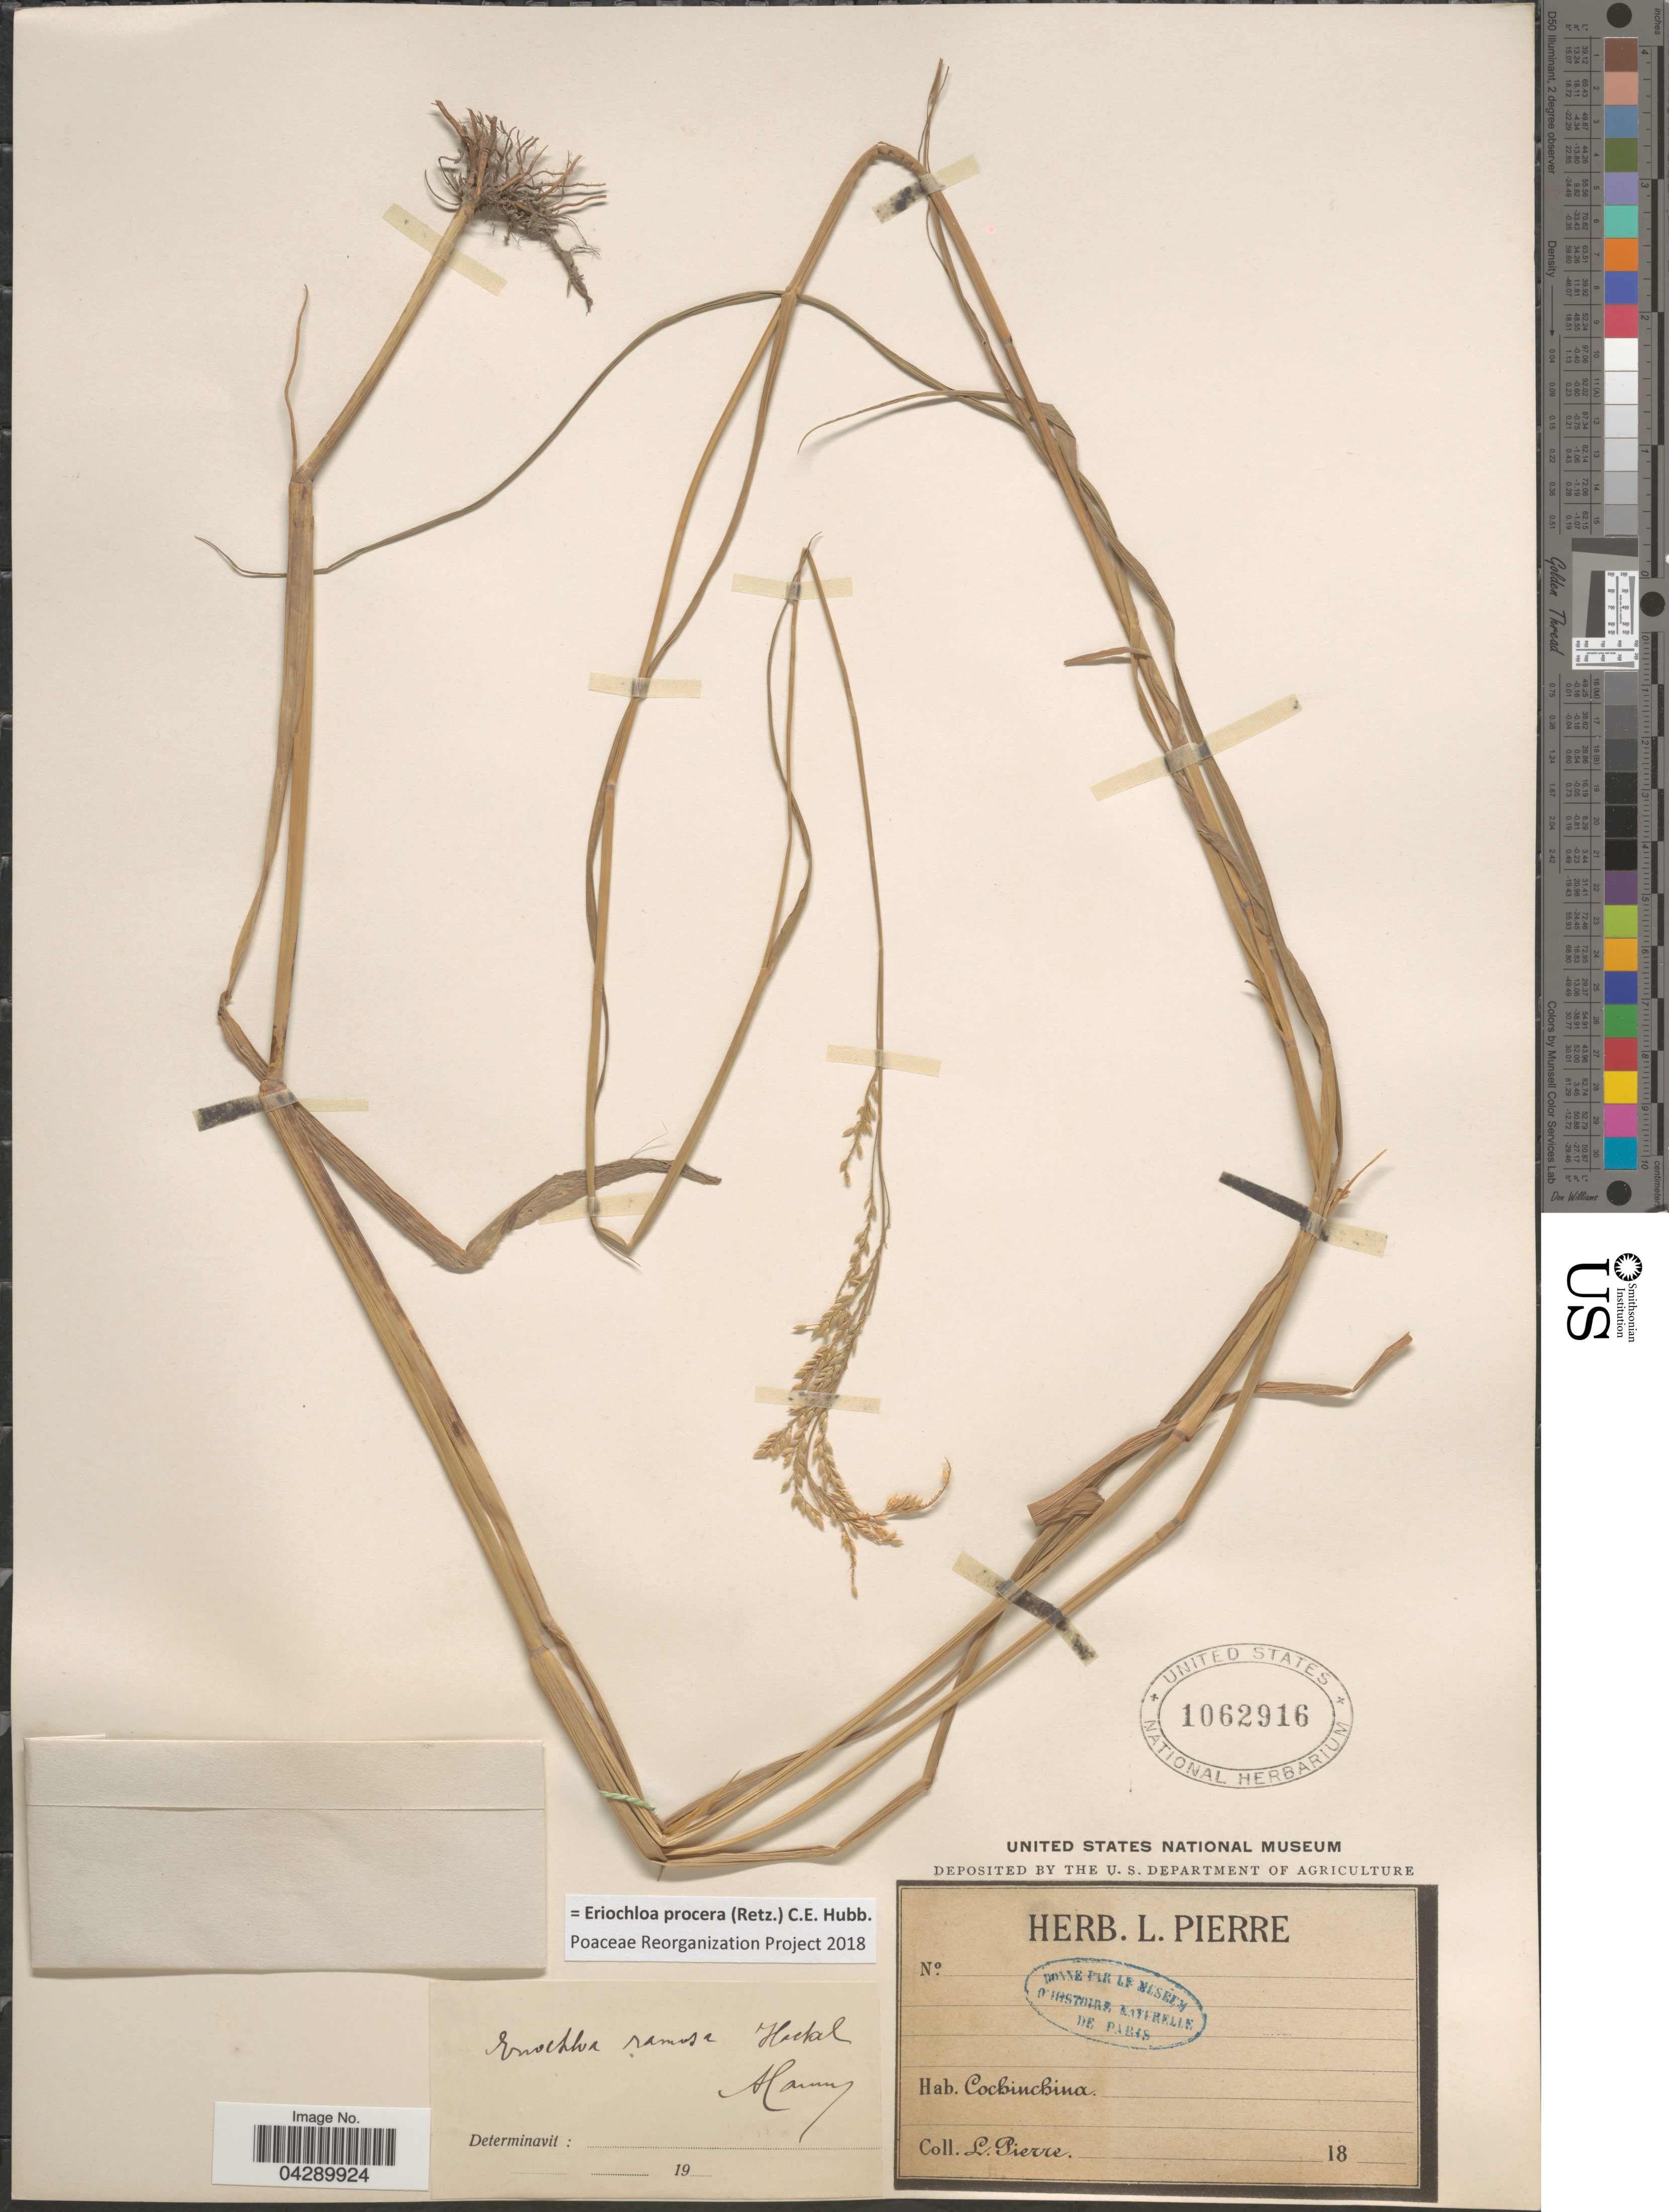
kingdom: Plantae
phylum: Tracheophyta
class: Liliopsida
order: Poales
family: Poaceae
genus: Eriochloa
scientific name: Eriochloa procera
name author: (Retz.) C.E. Hubb.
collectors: L. Pierre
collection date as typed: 18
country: Vietnam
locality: Cochinchina.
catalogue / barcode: US 1062916